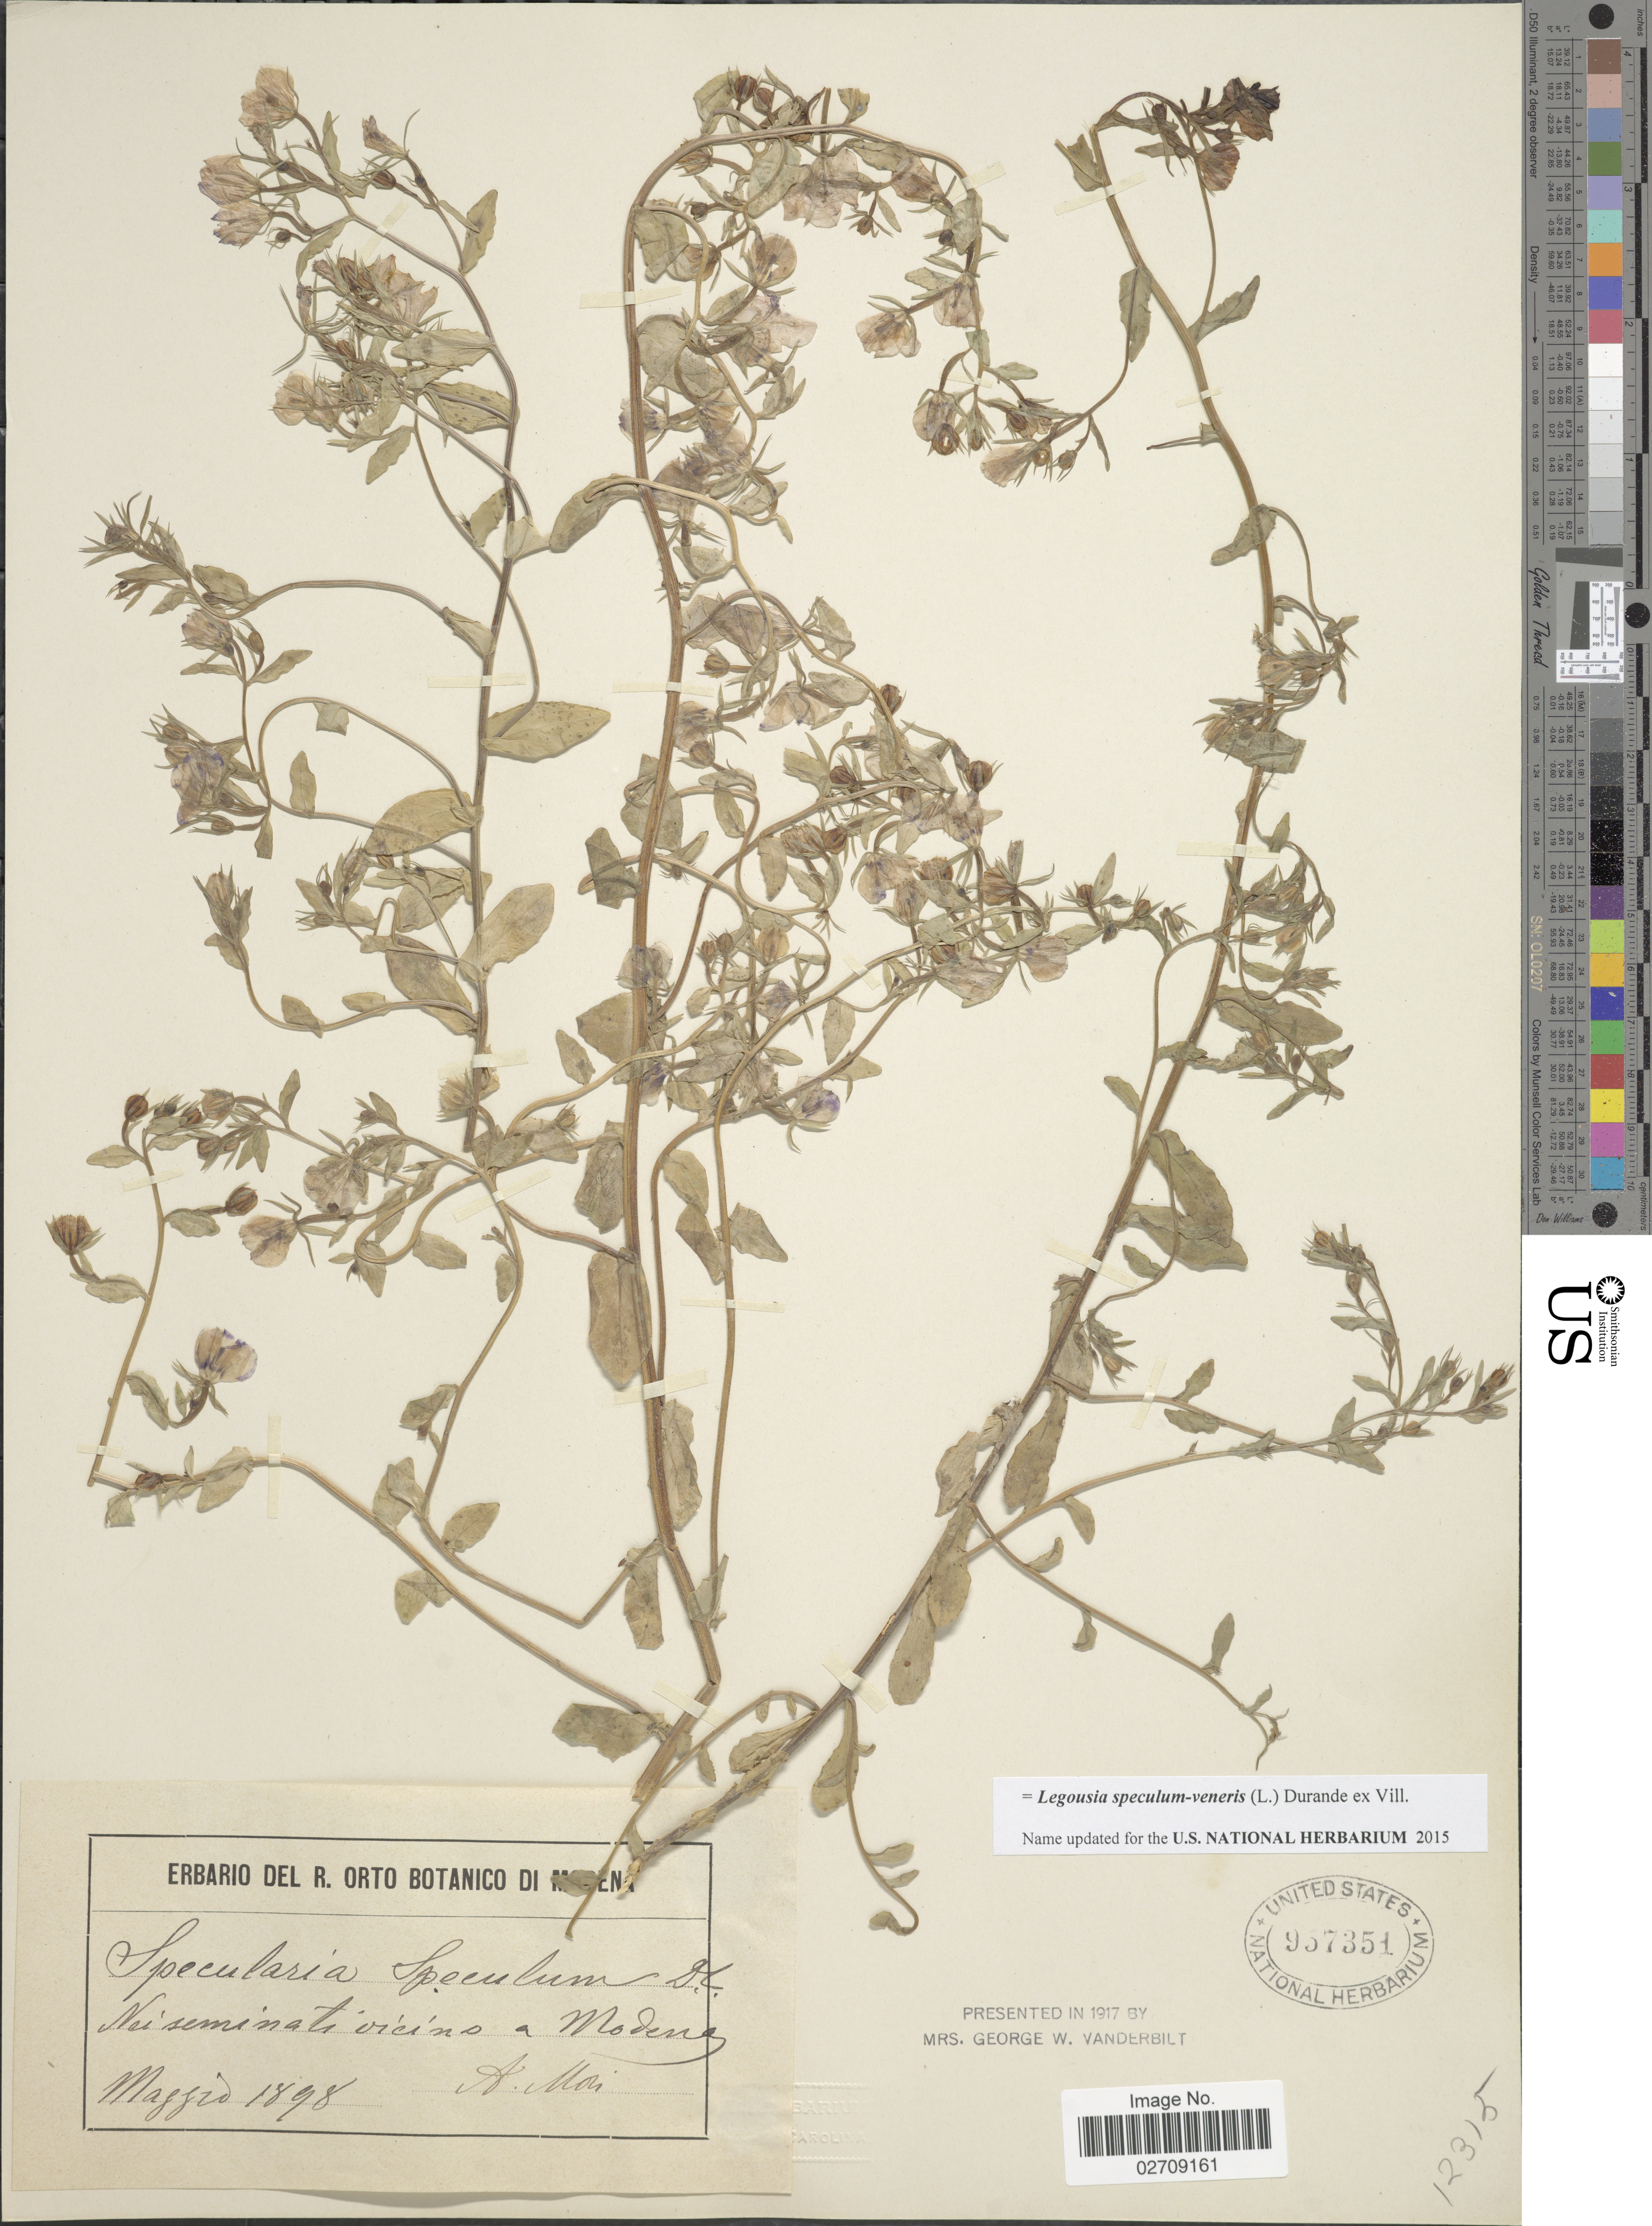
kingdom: Plantae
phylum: Tracheophyta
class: Magnoliopsida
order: Asterales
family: Campanulaceae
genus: Legousia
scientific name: Legousia speculum-veneris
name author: (L.) Chaix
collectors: A. Mori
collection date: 1898-05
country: Italy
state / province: Emilia-Romagna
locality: Nei seminati vicino a Modena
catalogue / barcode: US 957351